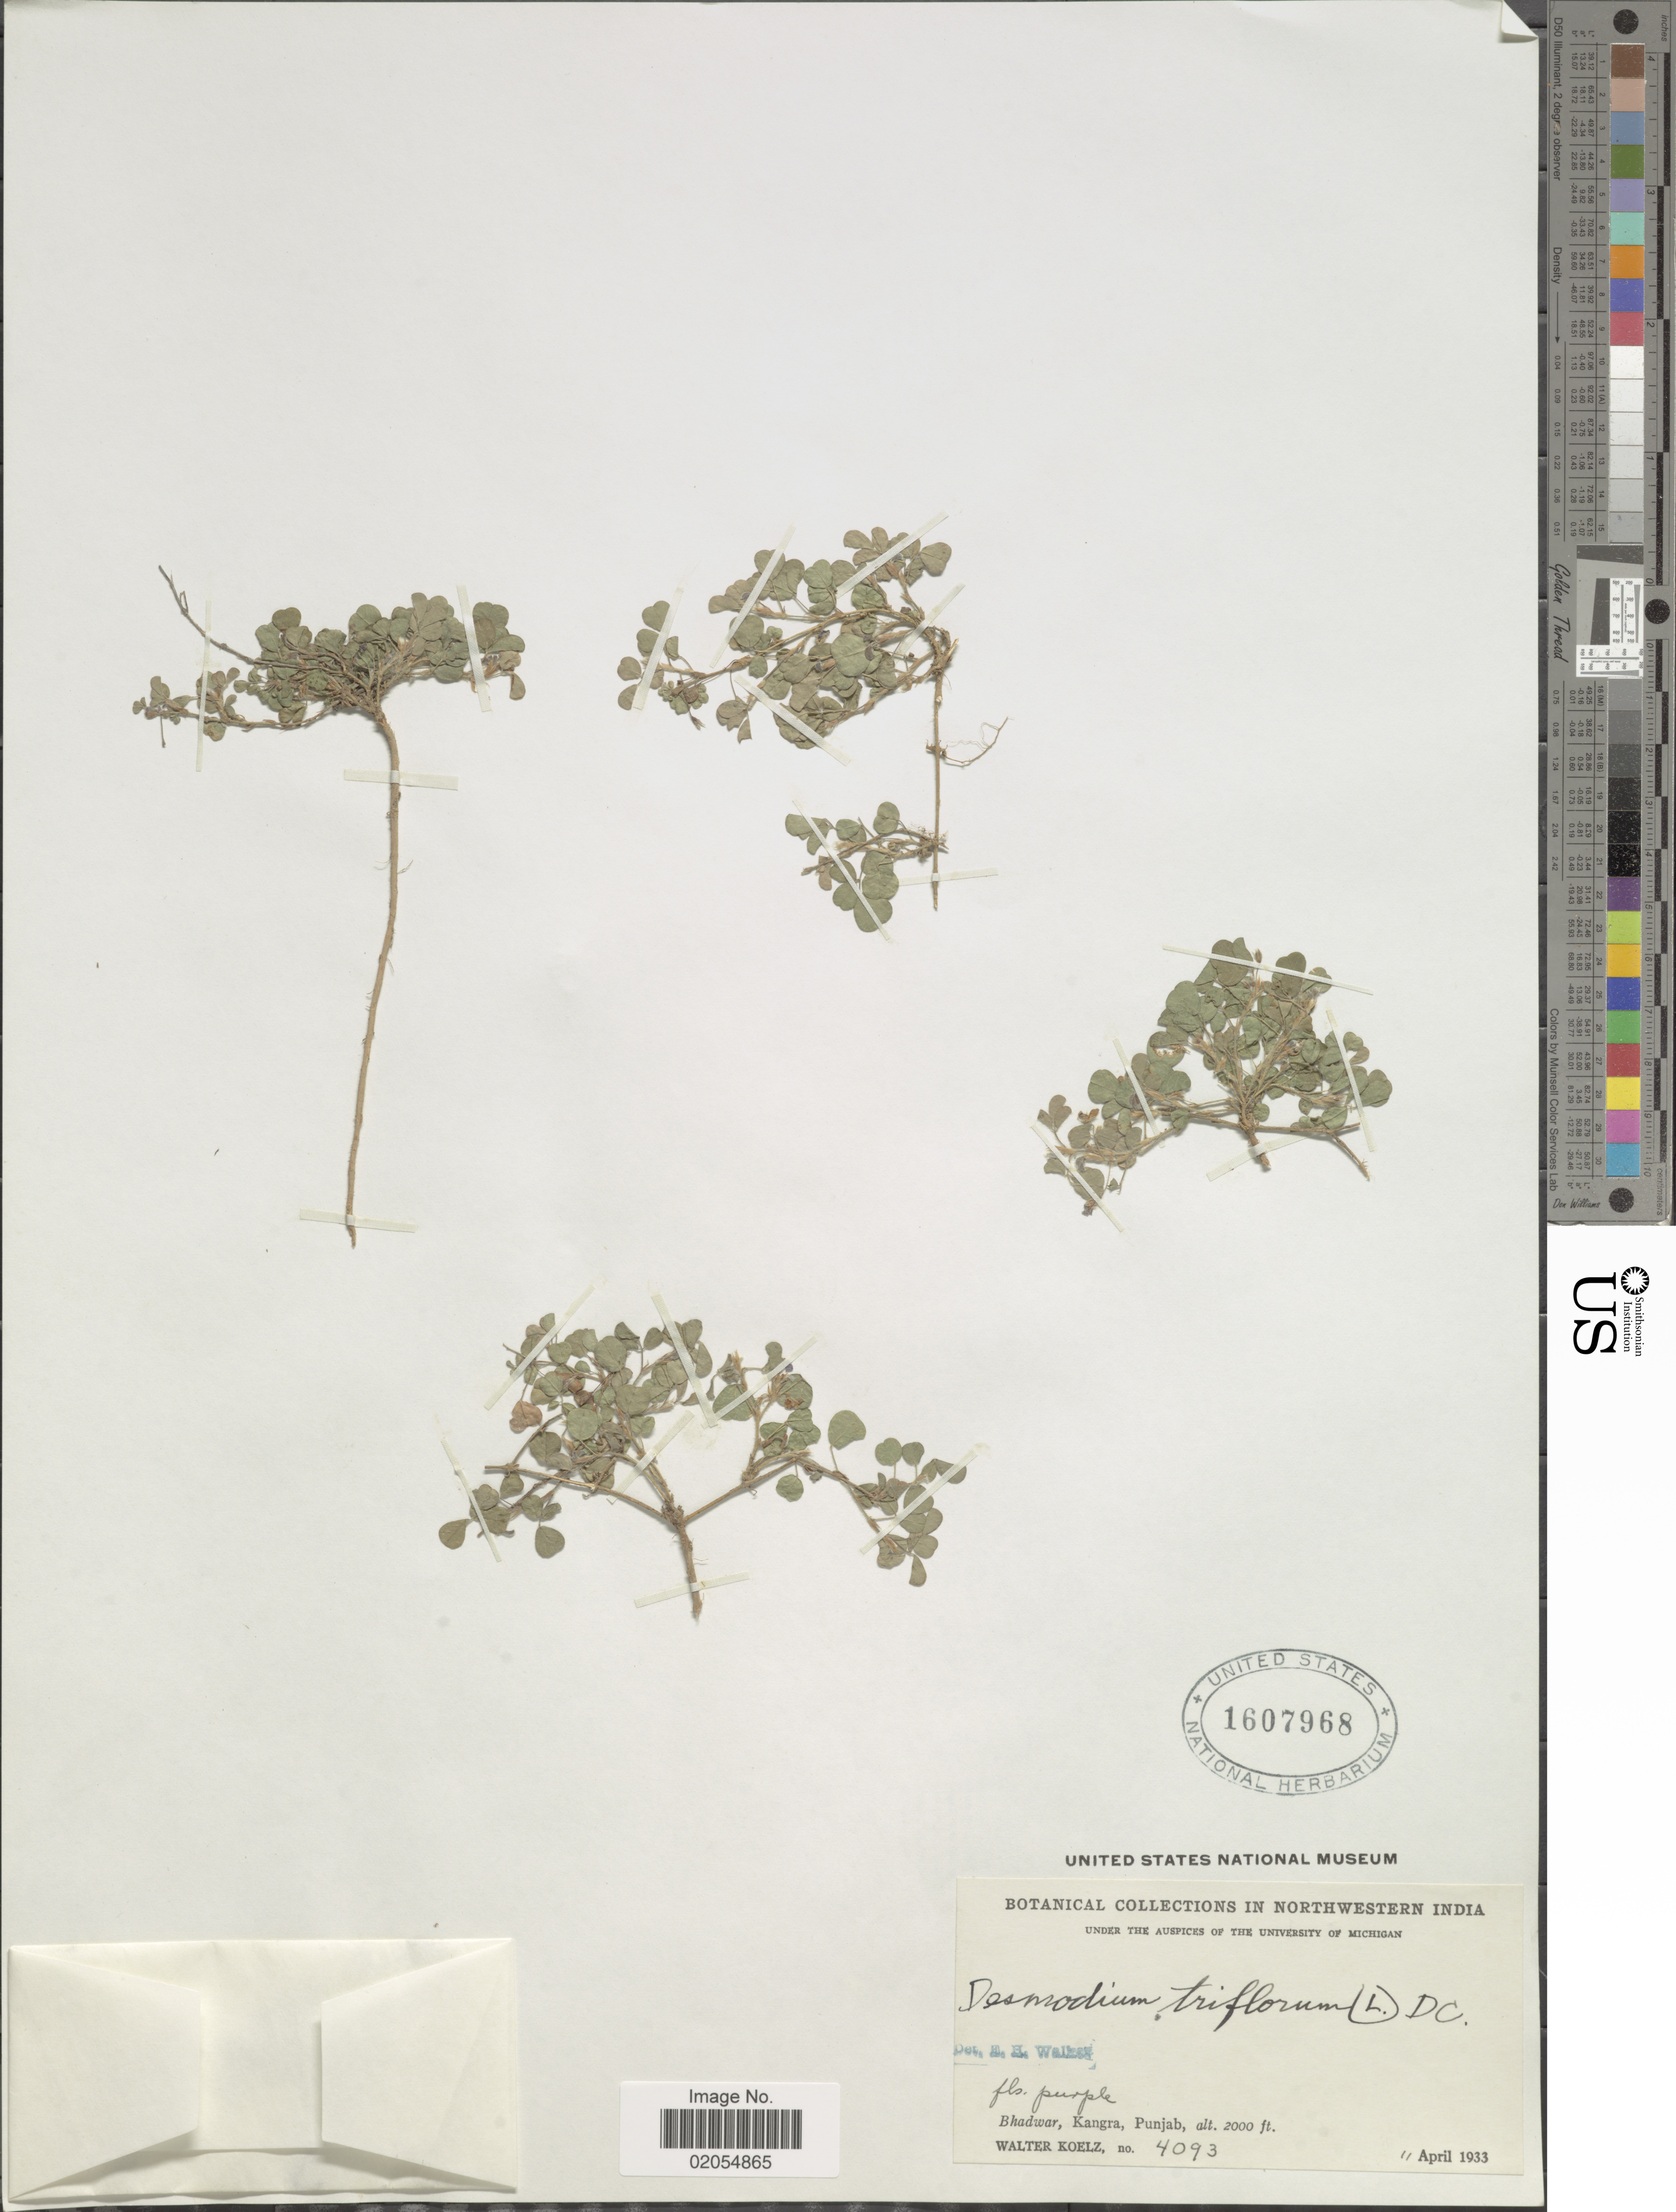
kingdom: Plantae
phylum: Tracheophyta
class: Magnoliopsida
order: Fabales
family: Fabaceae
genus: Grona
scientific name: Grona triflora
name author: (L.) H. Ohashi & K. Ohashi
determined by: Strong, Mark T., (BOT), Smithsonian Institution - National Museum of Natural History (UNITED STATES)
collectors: W. N. Koelz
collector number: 4093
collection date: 1933-04-11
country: India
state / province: Punjab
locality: Bhadwar, Kangra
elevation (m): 610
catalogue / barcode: US 1607968